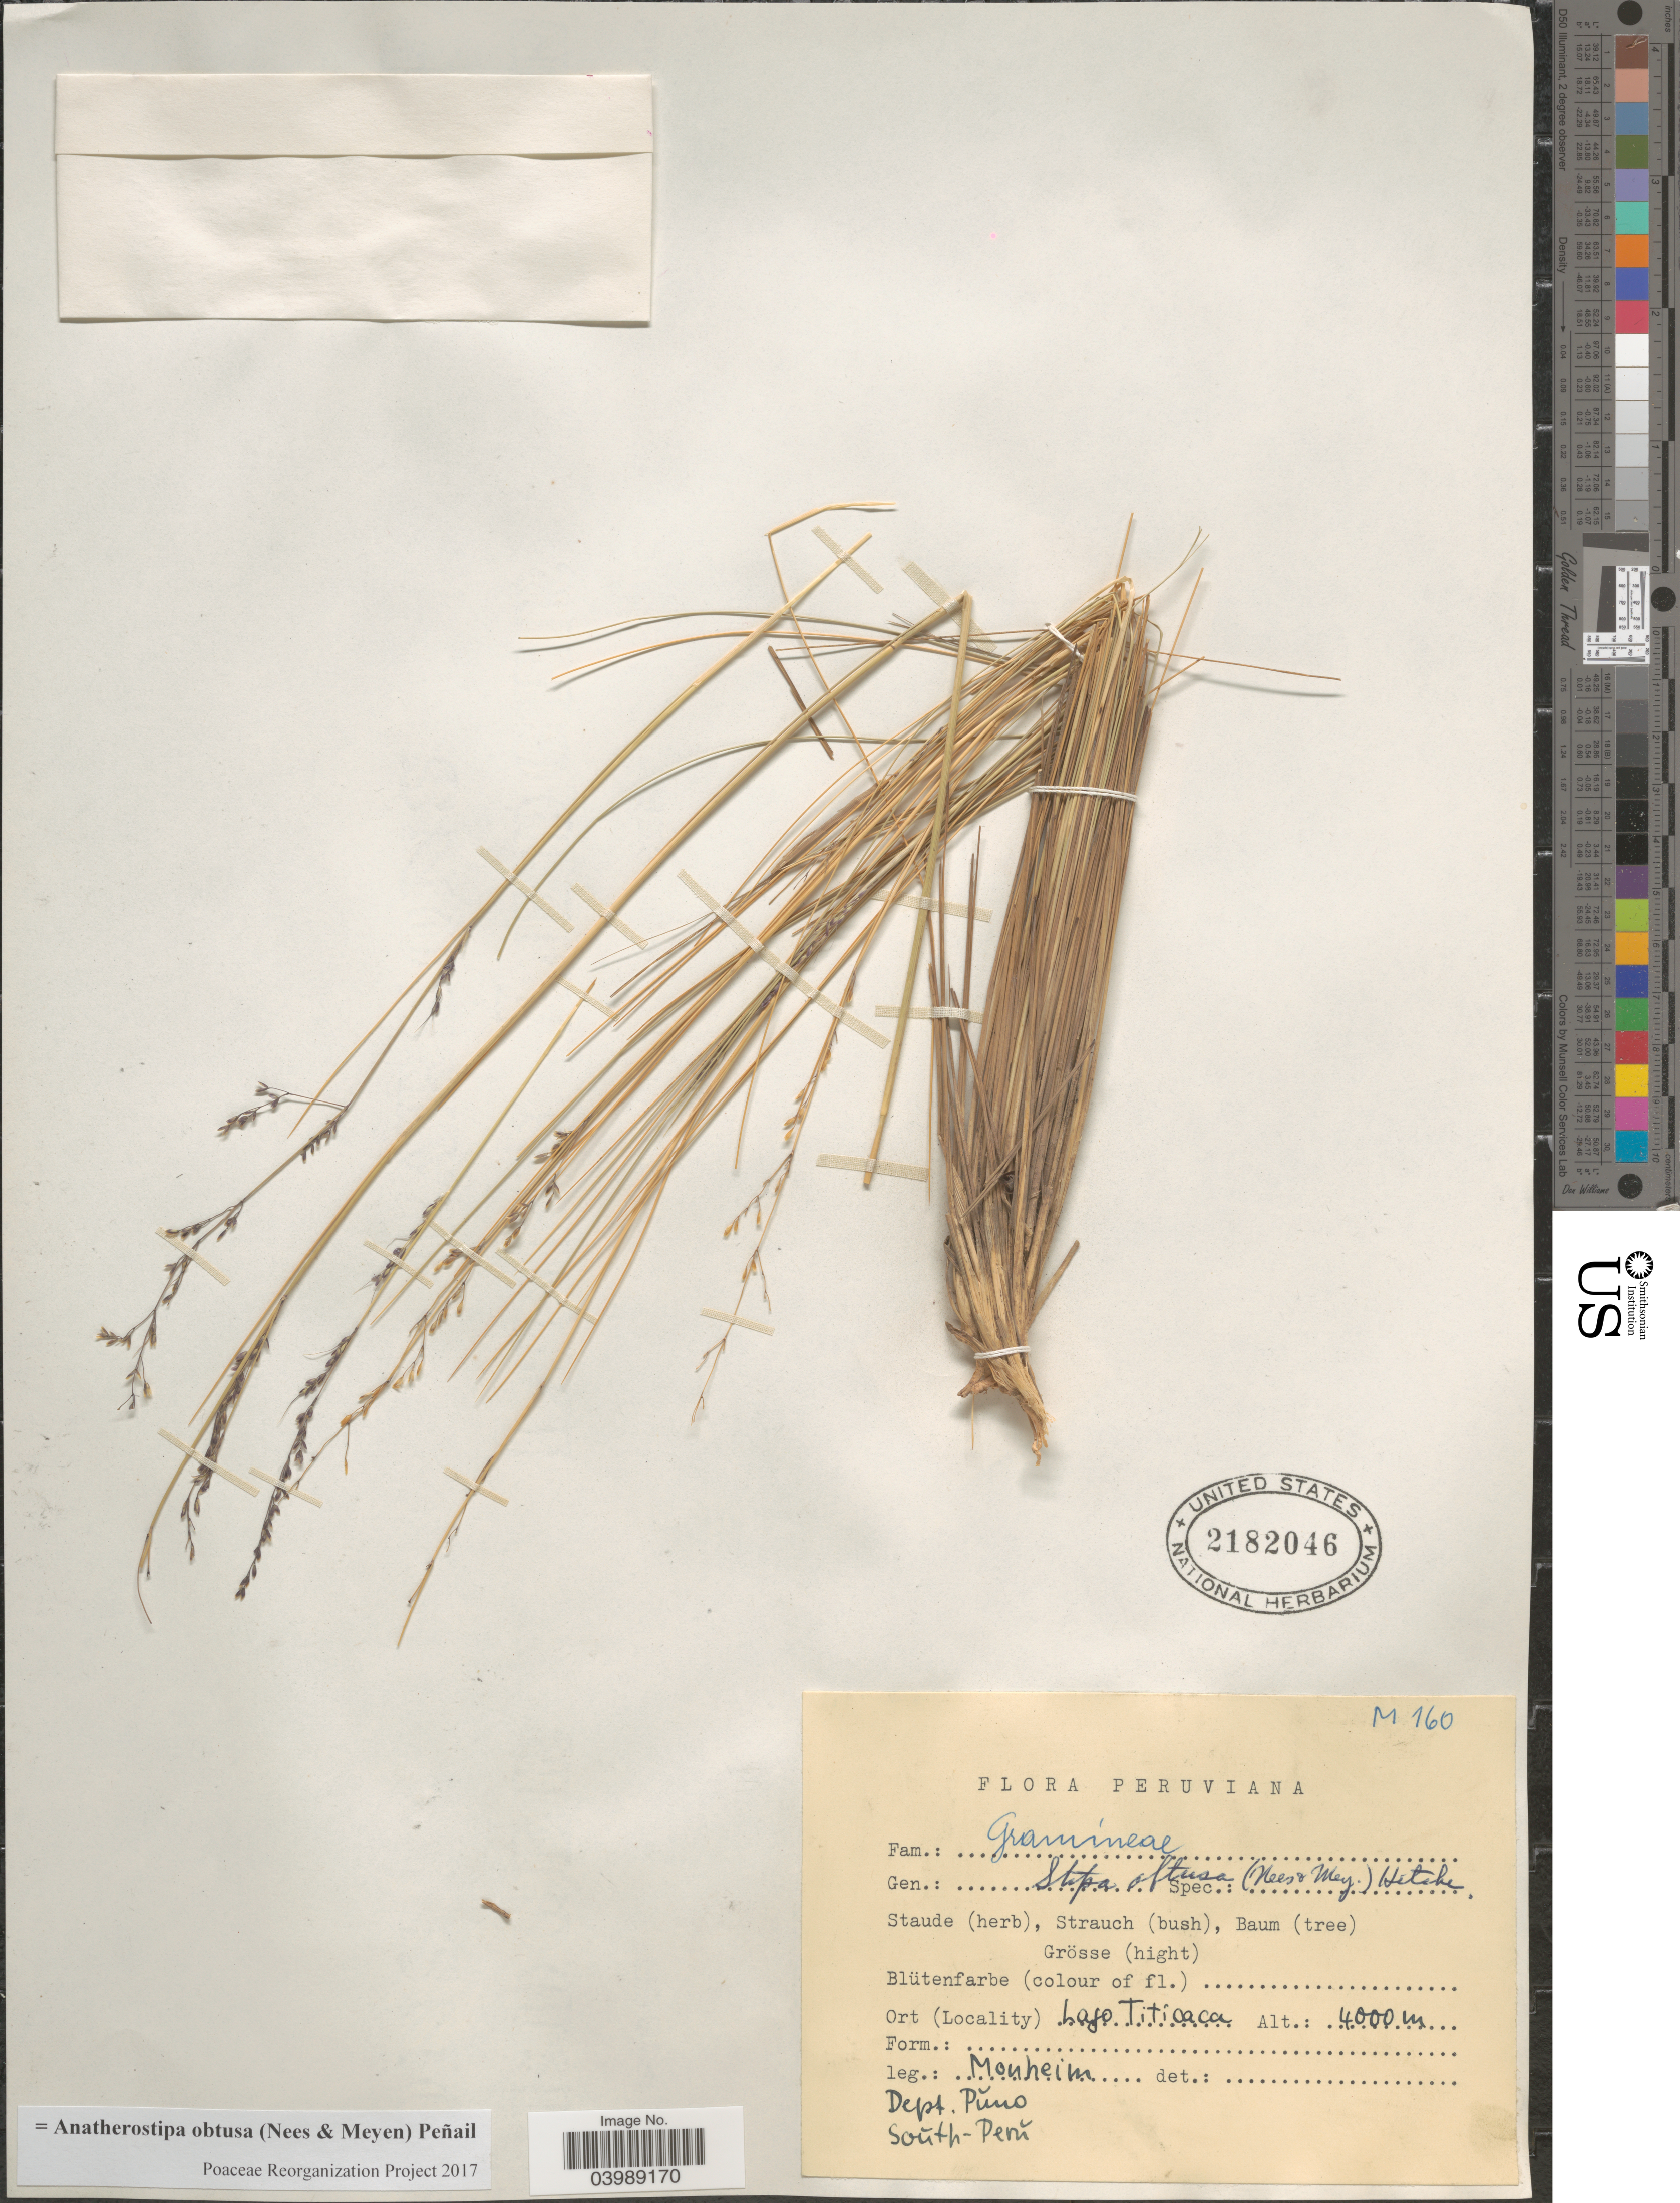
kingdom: Plantae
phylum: Tracheophyta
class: Liliopsida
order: Poales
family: Poaceae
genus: Anatherostipa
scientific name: Anatherostipa obtusa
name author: (Nees & Meyen) Peñailillo B.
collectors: Manheim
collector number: M160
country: Peru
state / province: Puno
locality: Lago Titicaca Dept. Pŭno. Soŭth-Perŭ.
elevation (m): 4000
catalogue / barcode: US 2182046